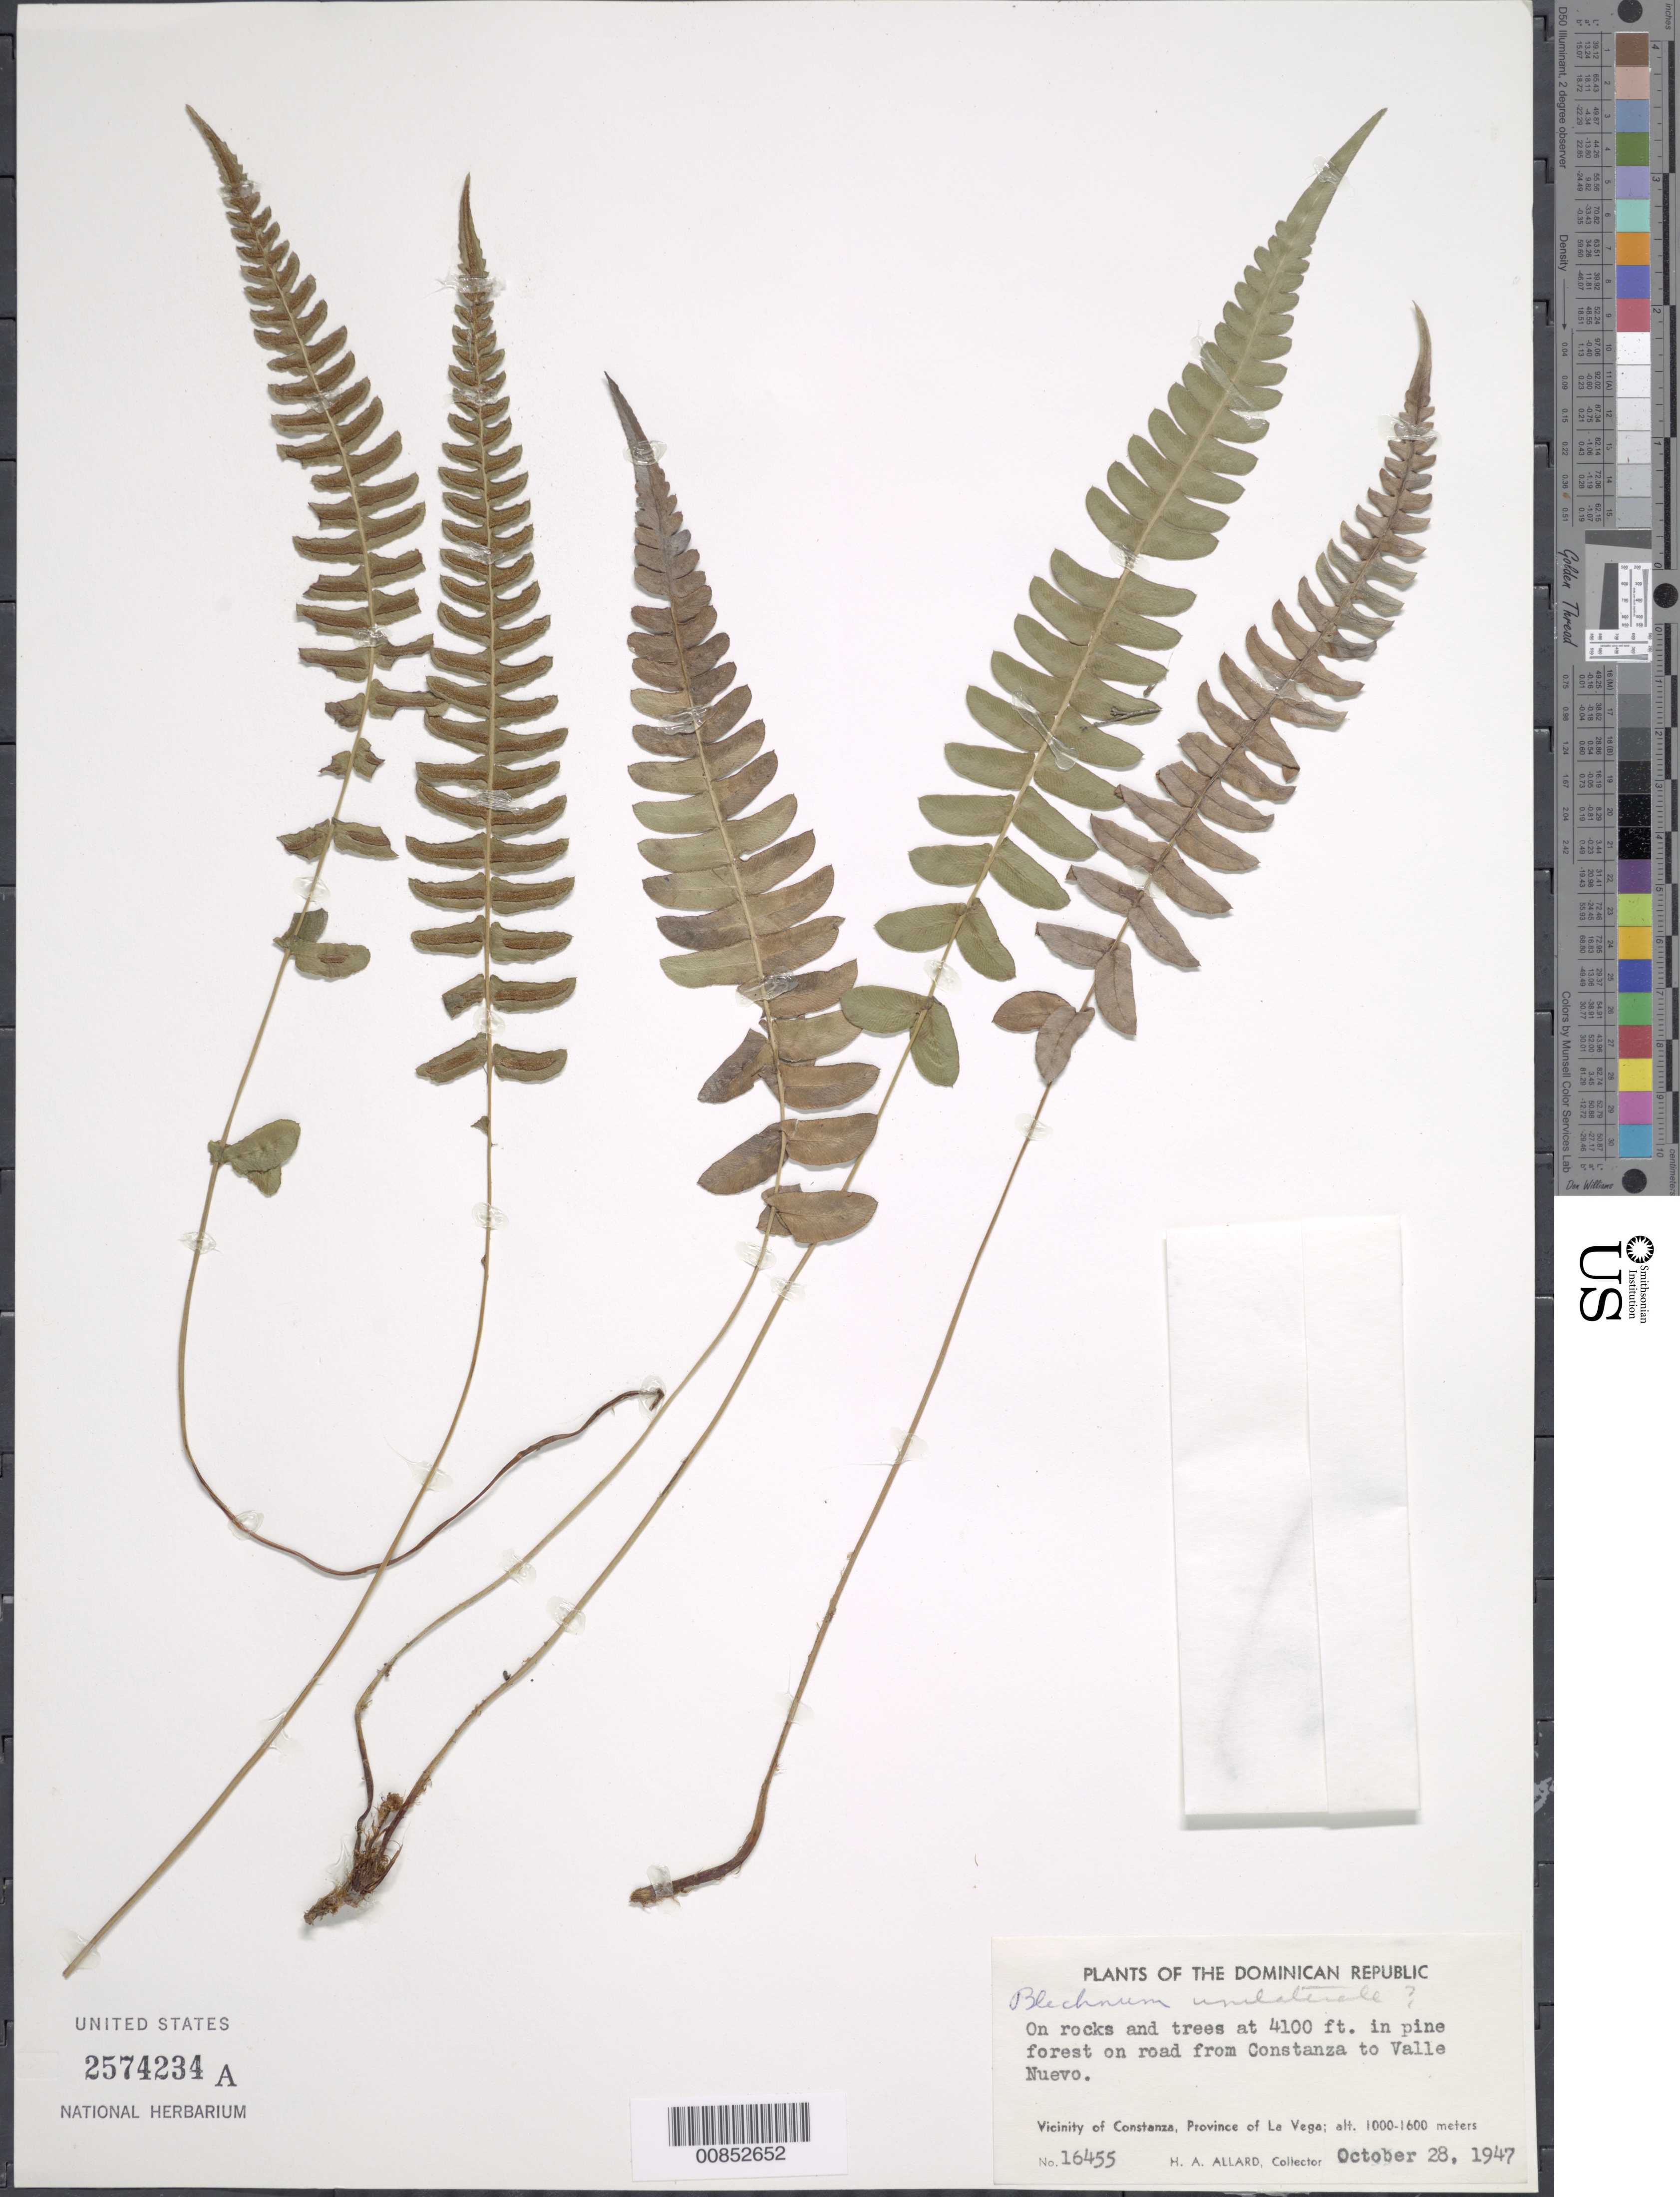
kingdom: Plantae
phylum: Tracheophyta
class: Polypodiopsida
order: Polypodiales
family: Blechnaceae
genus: Blechnum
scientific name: Blechnum unilaterale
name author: Sw.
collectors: H. A. Allard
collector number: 16455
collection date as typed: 28 Oct 1947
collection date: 1947-10-28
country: Dominican Republic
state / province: La Vega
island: Hispaniola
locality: Constanza to Valle Nuevo road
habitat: Pine forest, on rocks and trees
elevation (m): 1250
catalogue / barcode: US 2574234A